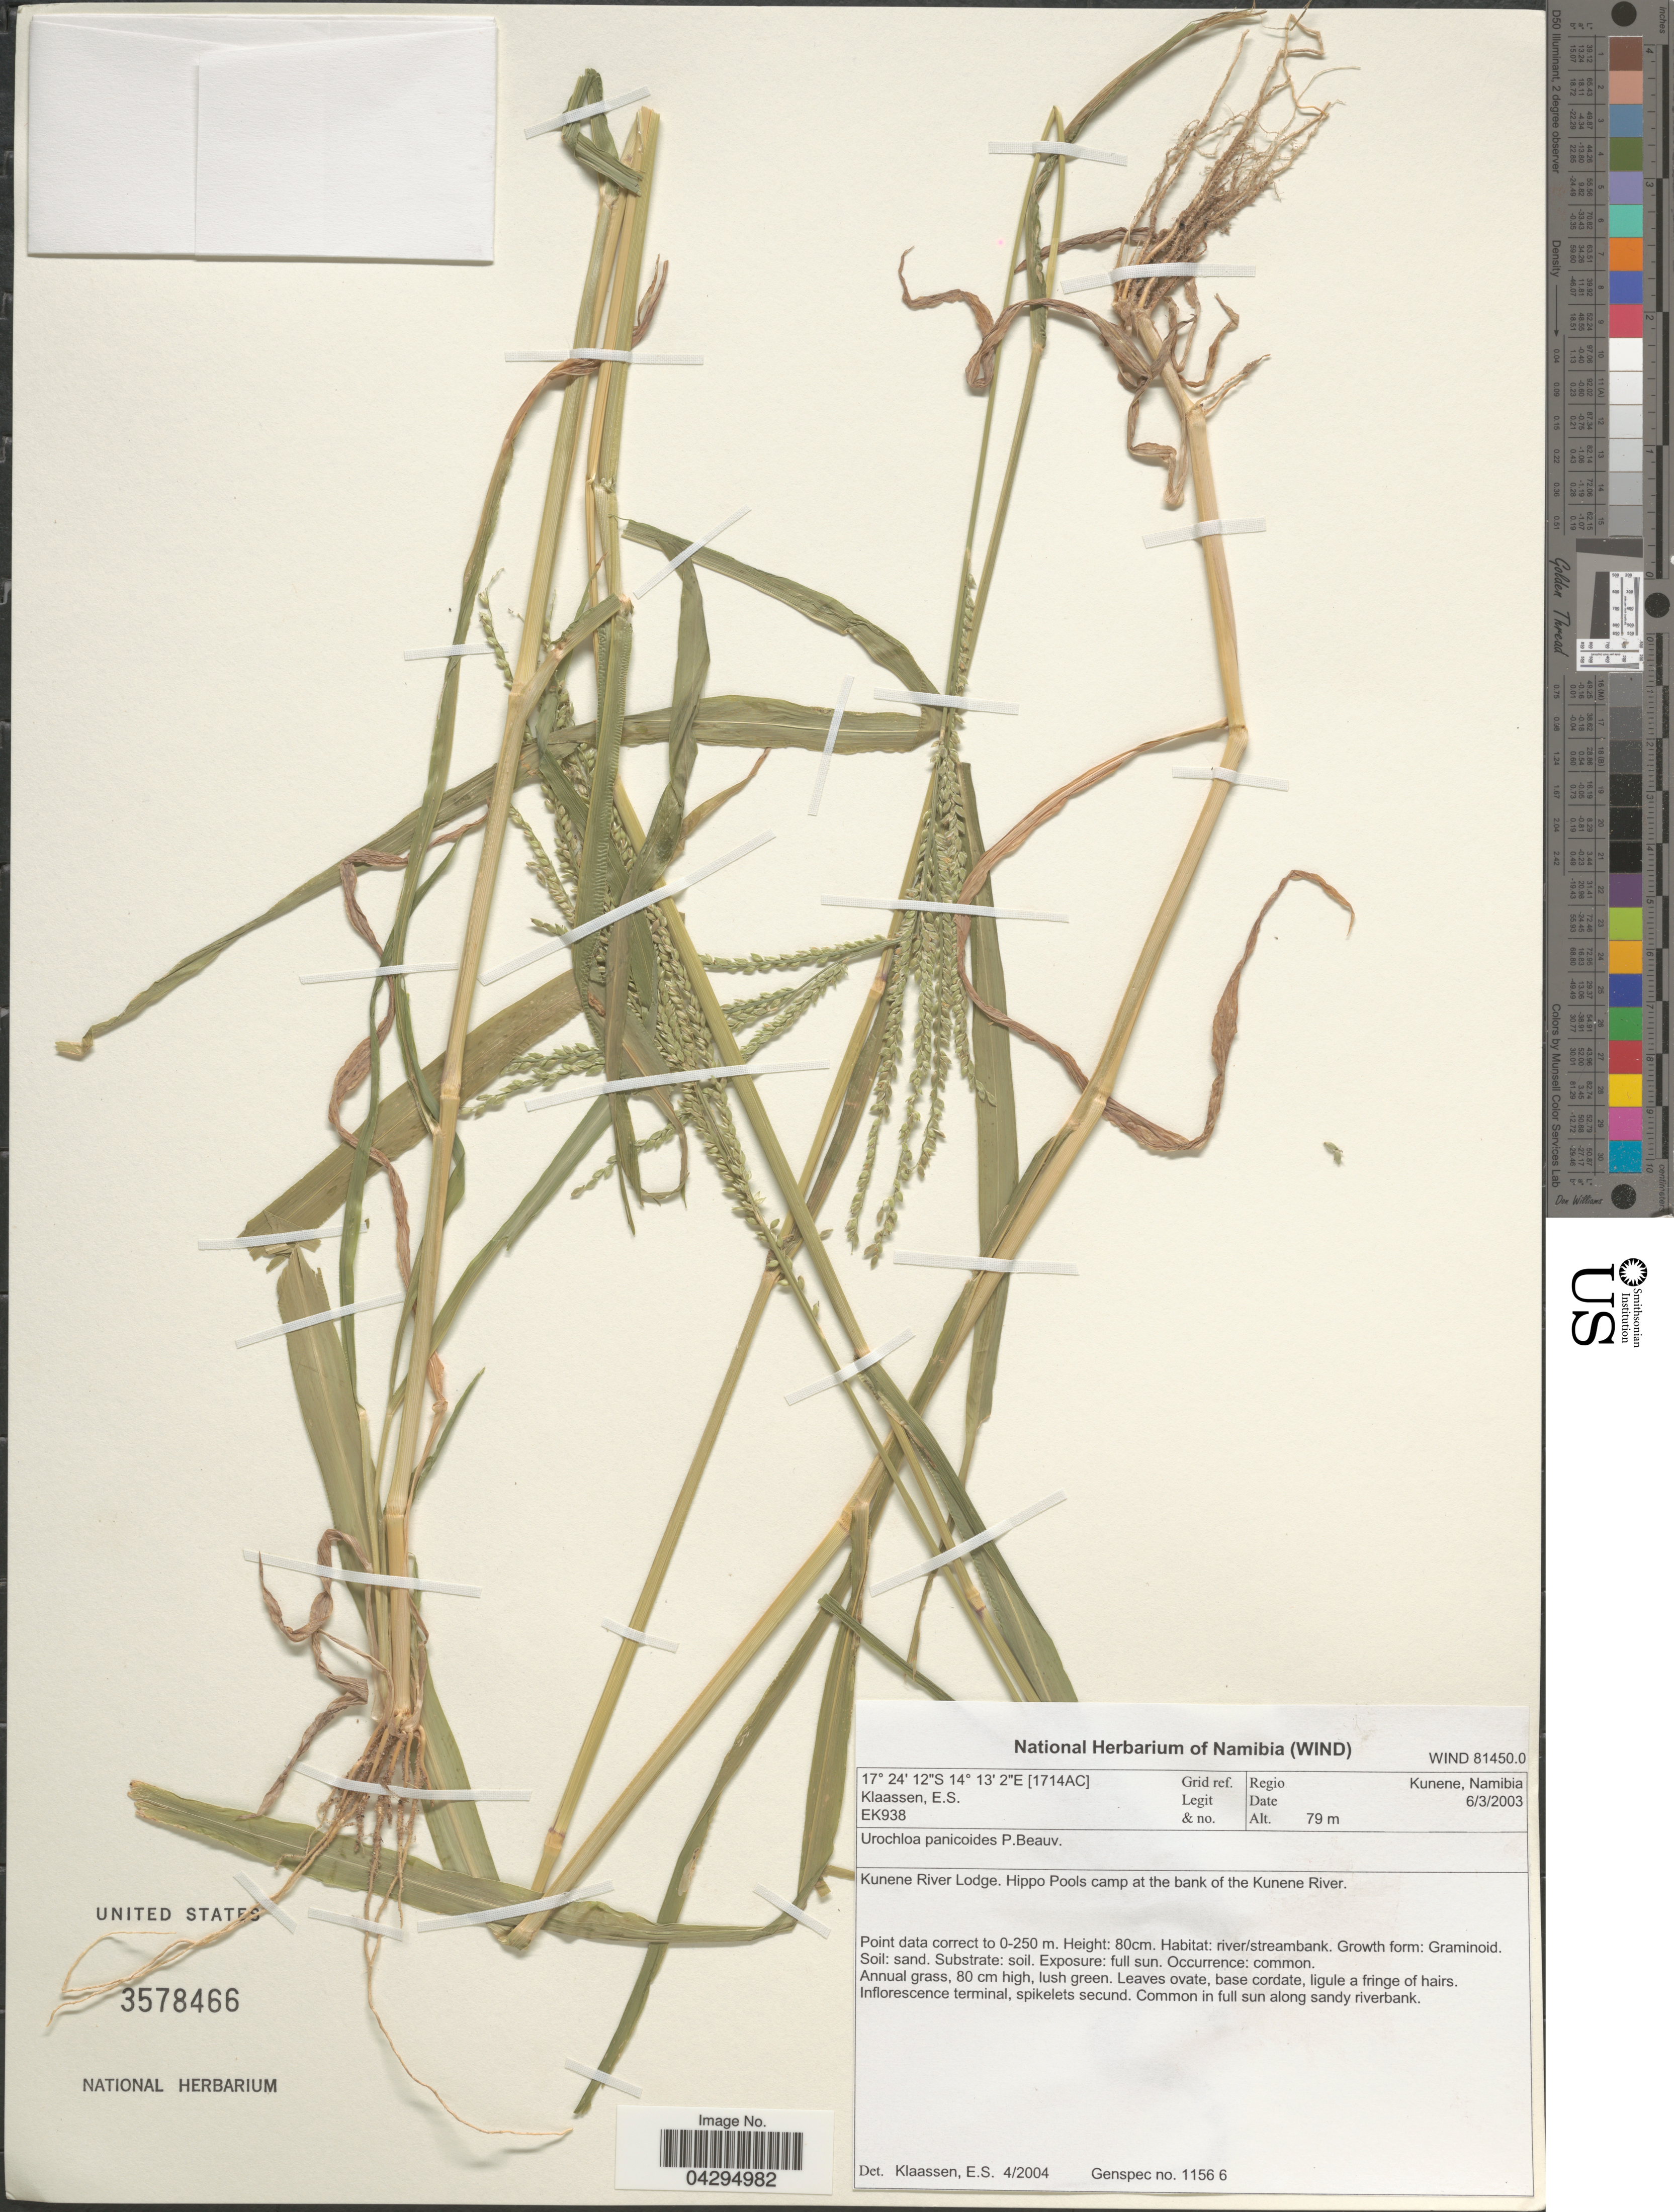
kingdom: Plantae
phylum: Tracheophyta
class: Liliopsida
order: Poales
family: Poaceae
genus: Urochloa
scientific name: Urochloa panicoides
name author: P. Beauv.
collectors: E. S. Klaassen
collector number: EK938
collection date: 2003-03-06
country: Namibia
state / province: Kunene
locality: Grid ref. [1714AC]. Regio Kunene. Kunene River Lodge. Hippo Pools camp at the bank of the Kunene River.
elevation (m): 79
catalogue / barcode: US 3578466